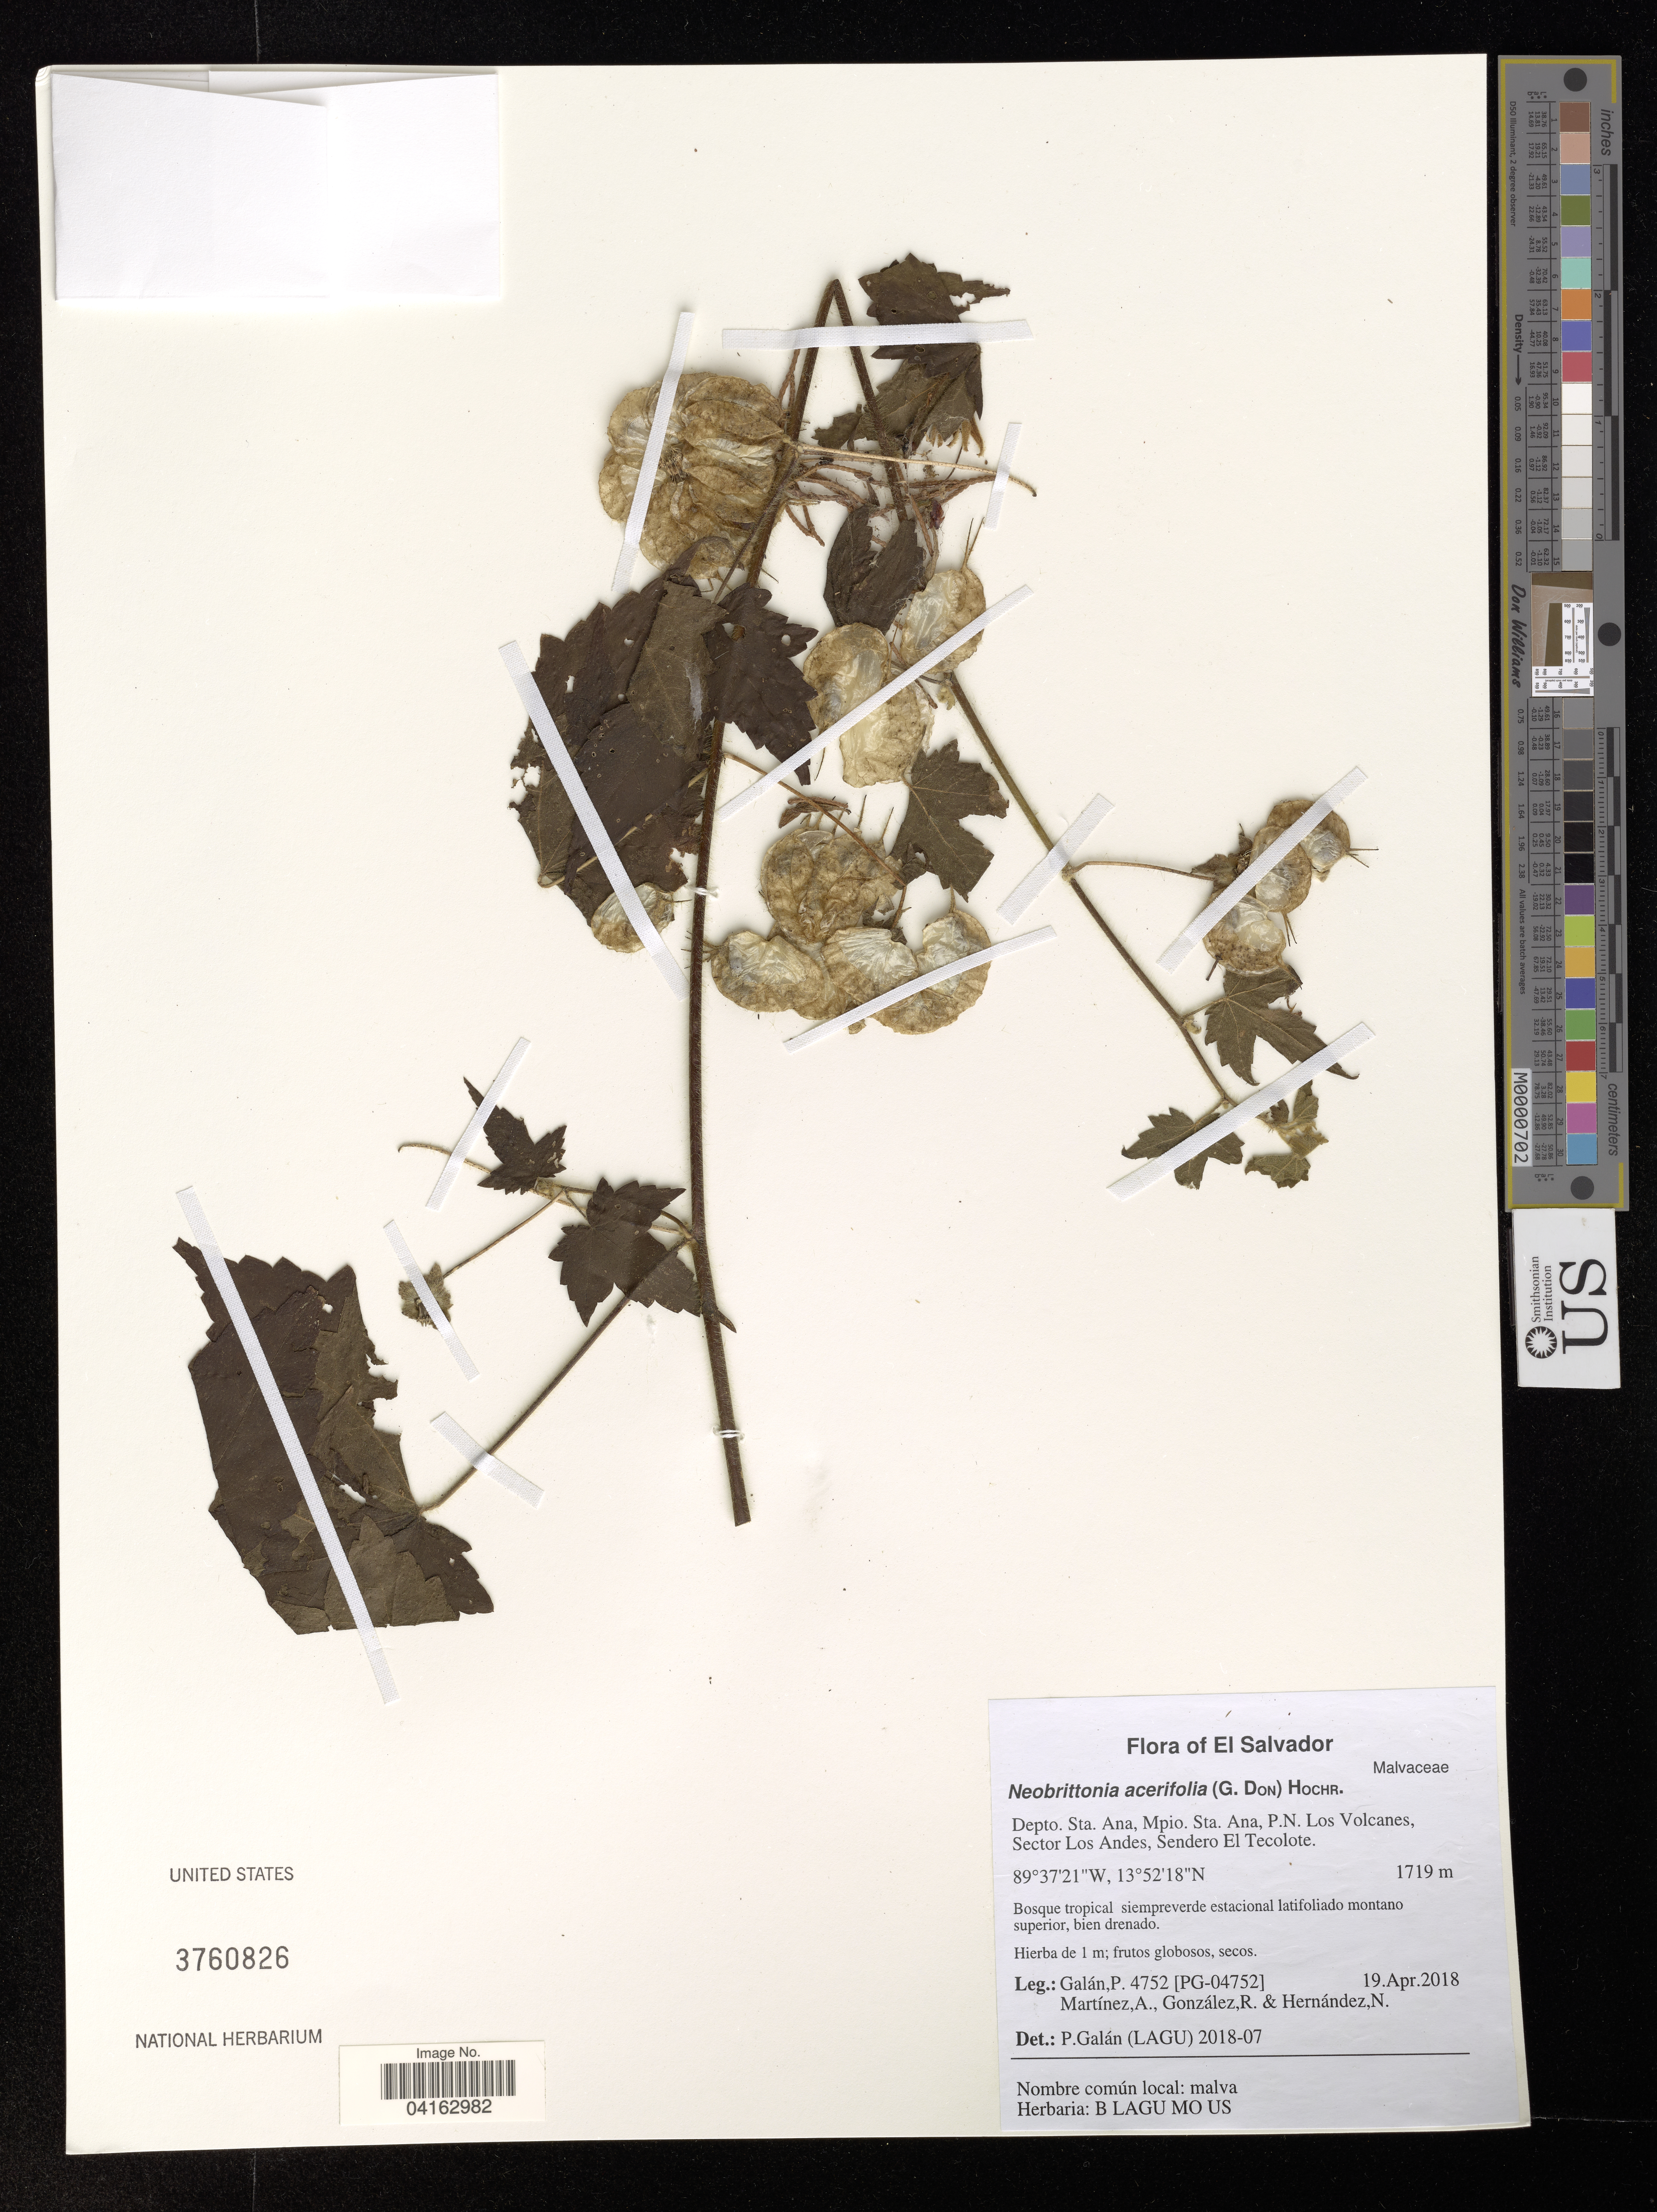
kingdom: Plantae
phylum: Tracheophyta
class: Magnoliopsida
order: Malvales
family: Malvaceae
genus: Neobrittonia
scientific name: Neobrittonia acerifolia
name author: (G. Don) Hochr.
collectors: P. Galan, A. Martinez, R. González & N. Hernandez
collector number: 4752 / [PG-04752]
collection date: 2018-04-19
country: El Salvador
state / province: Santa Ana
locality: Depto. Sta. Ana, Mpio. Sta. Ana, P.N. Los Volcanes, Sector Los Andes, Sendero El Tecolote.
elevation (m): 1719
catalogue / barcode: US 3760826